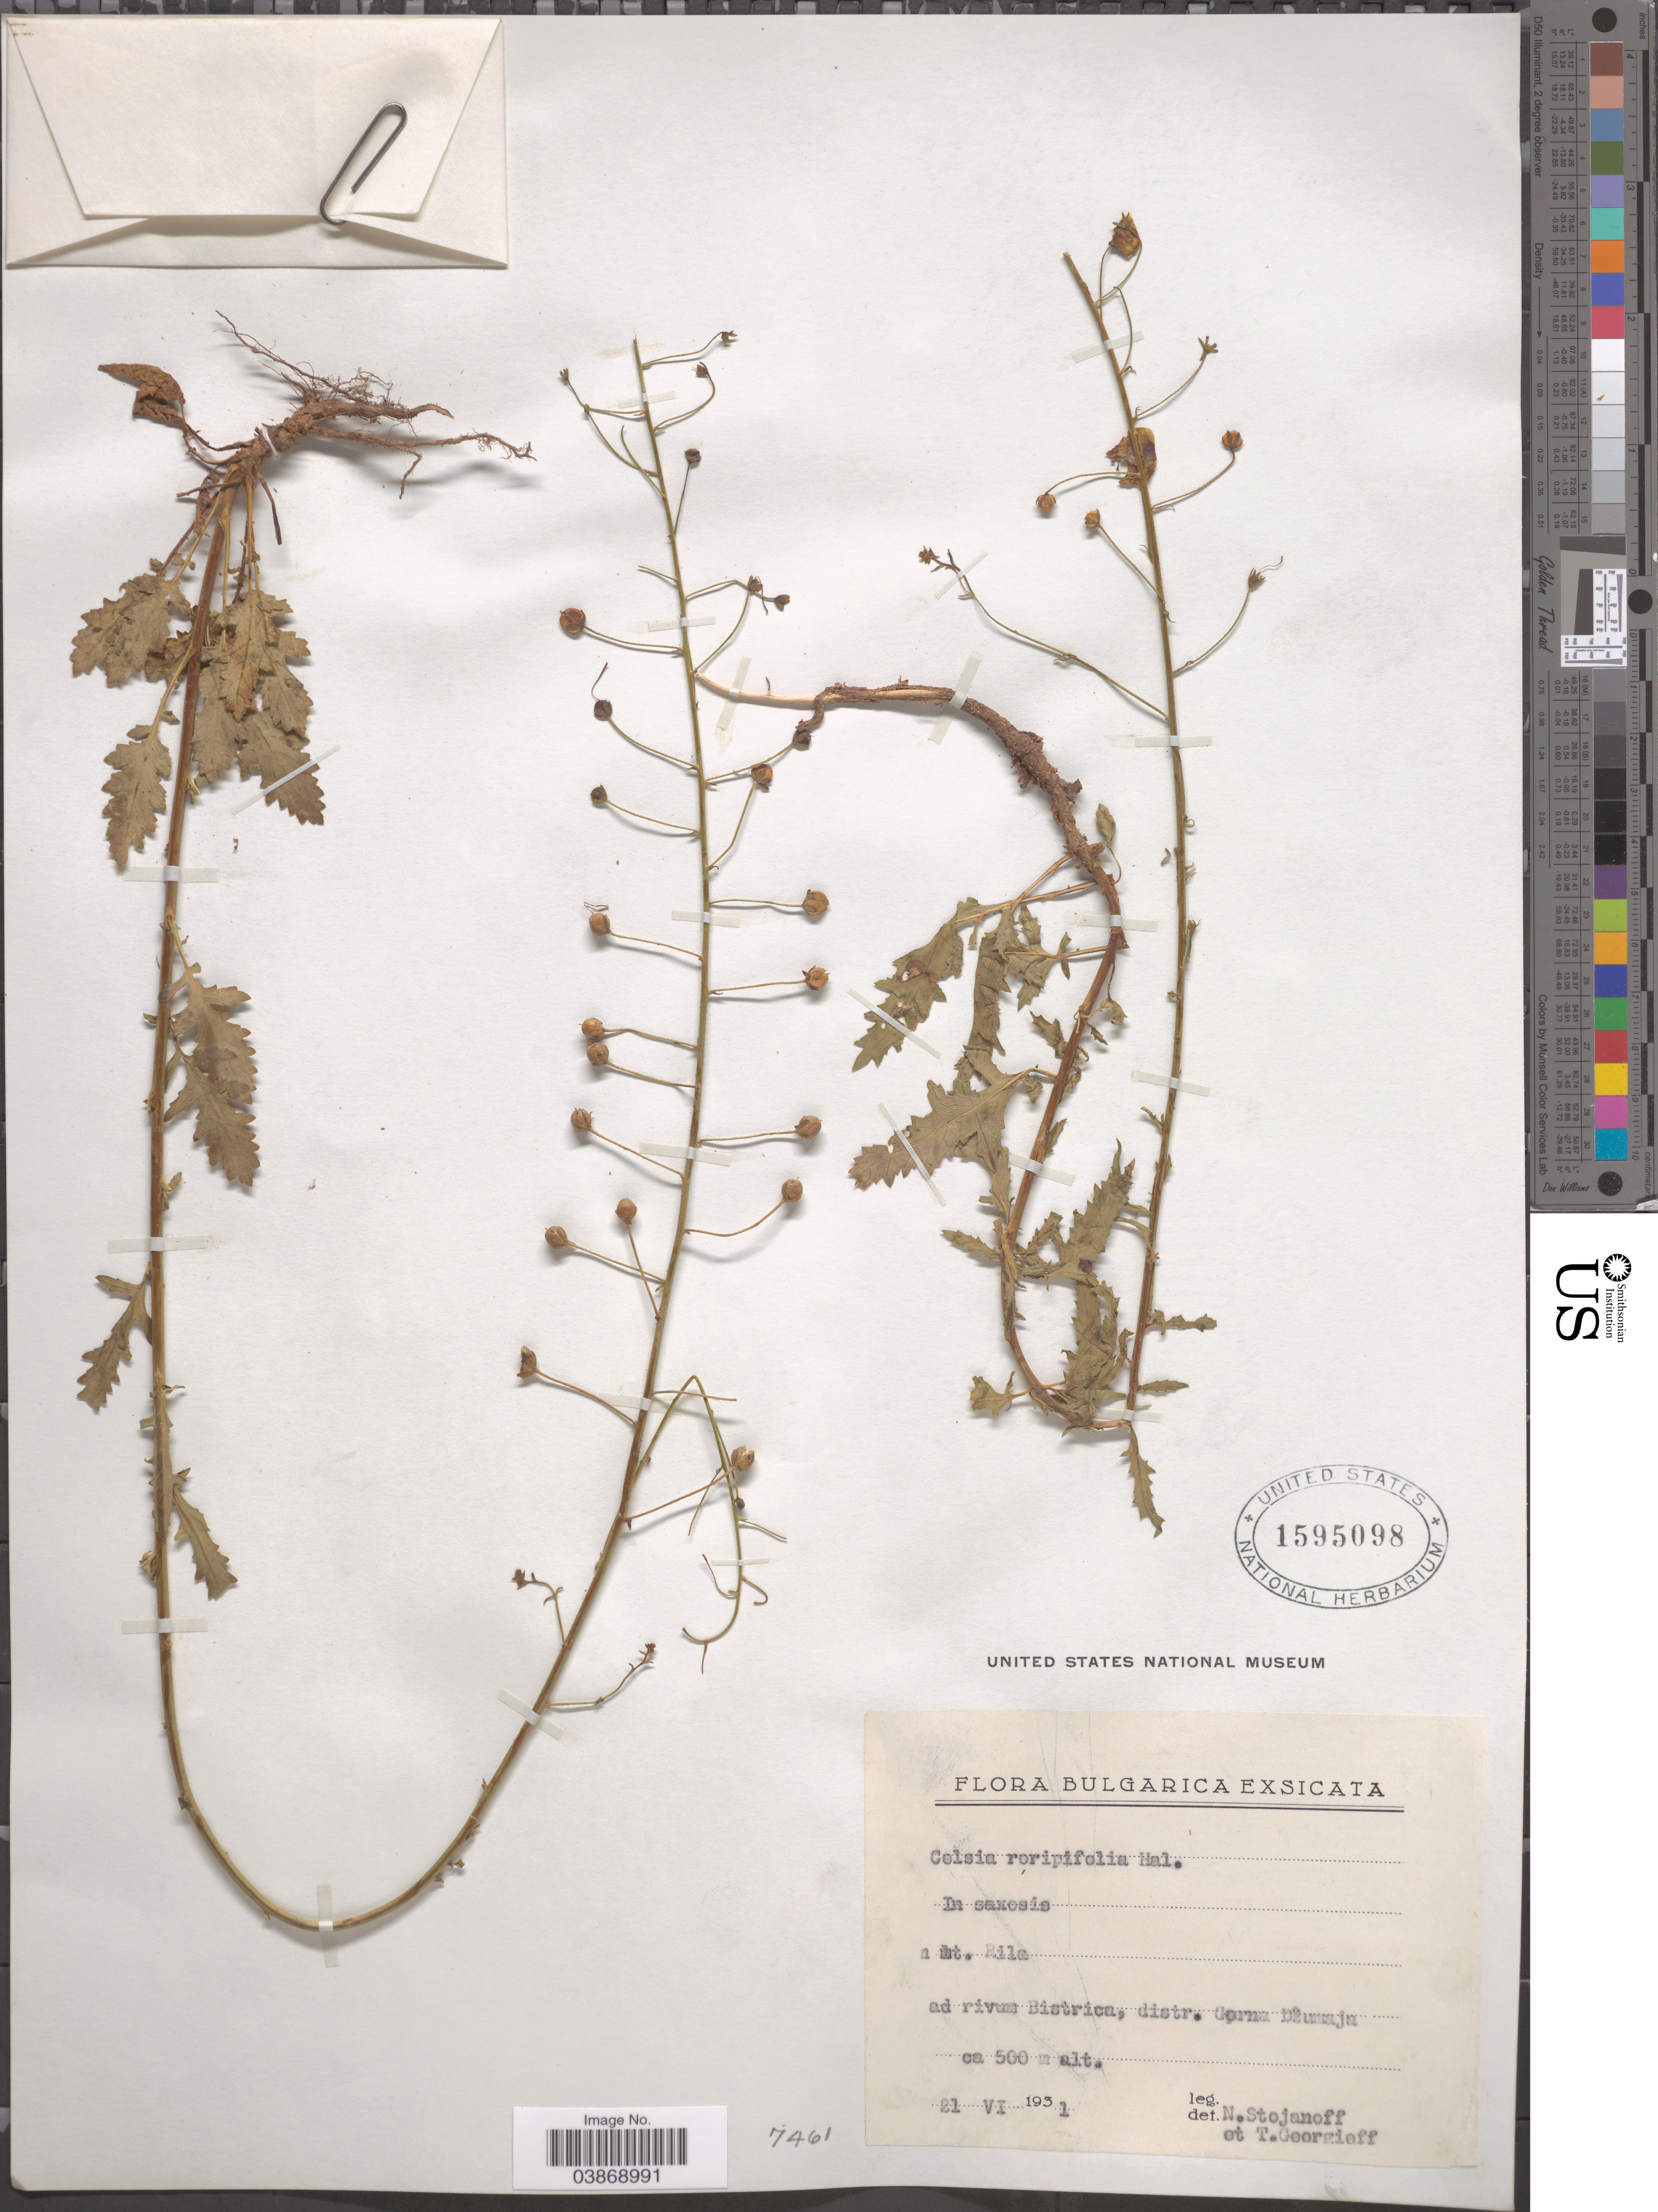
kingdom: Plantae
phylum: Tracheophyta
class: Magnoliopsida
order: Lamiales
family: Scrophulariaceae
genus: Celsia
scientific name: Celsia roripifolia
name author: Halácsy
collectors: N. Stojanoff & T. Georgieff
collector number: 7461?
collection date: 1931-06-21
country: Bulgaria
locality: Ad rivum Bistrica, distr. Gorna-Djunaja.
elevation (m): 500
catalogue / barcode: US 1595098